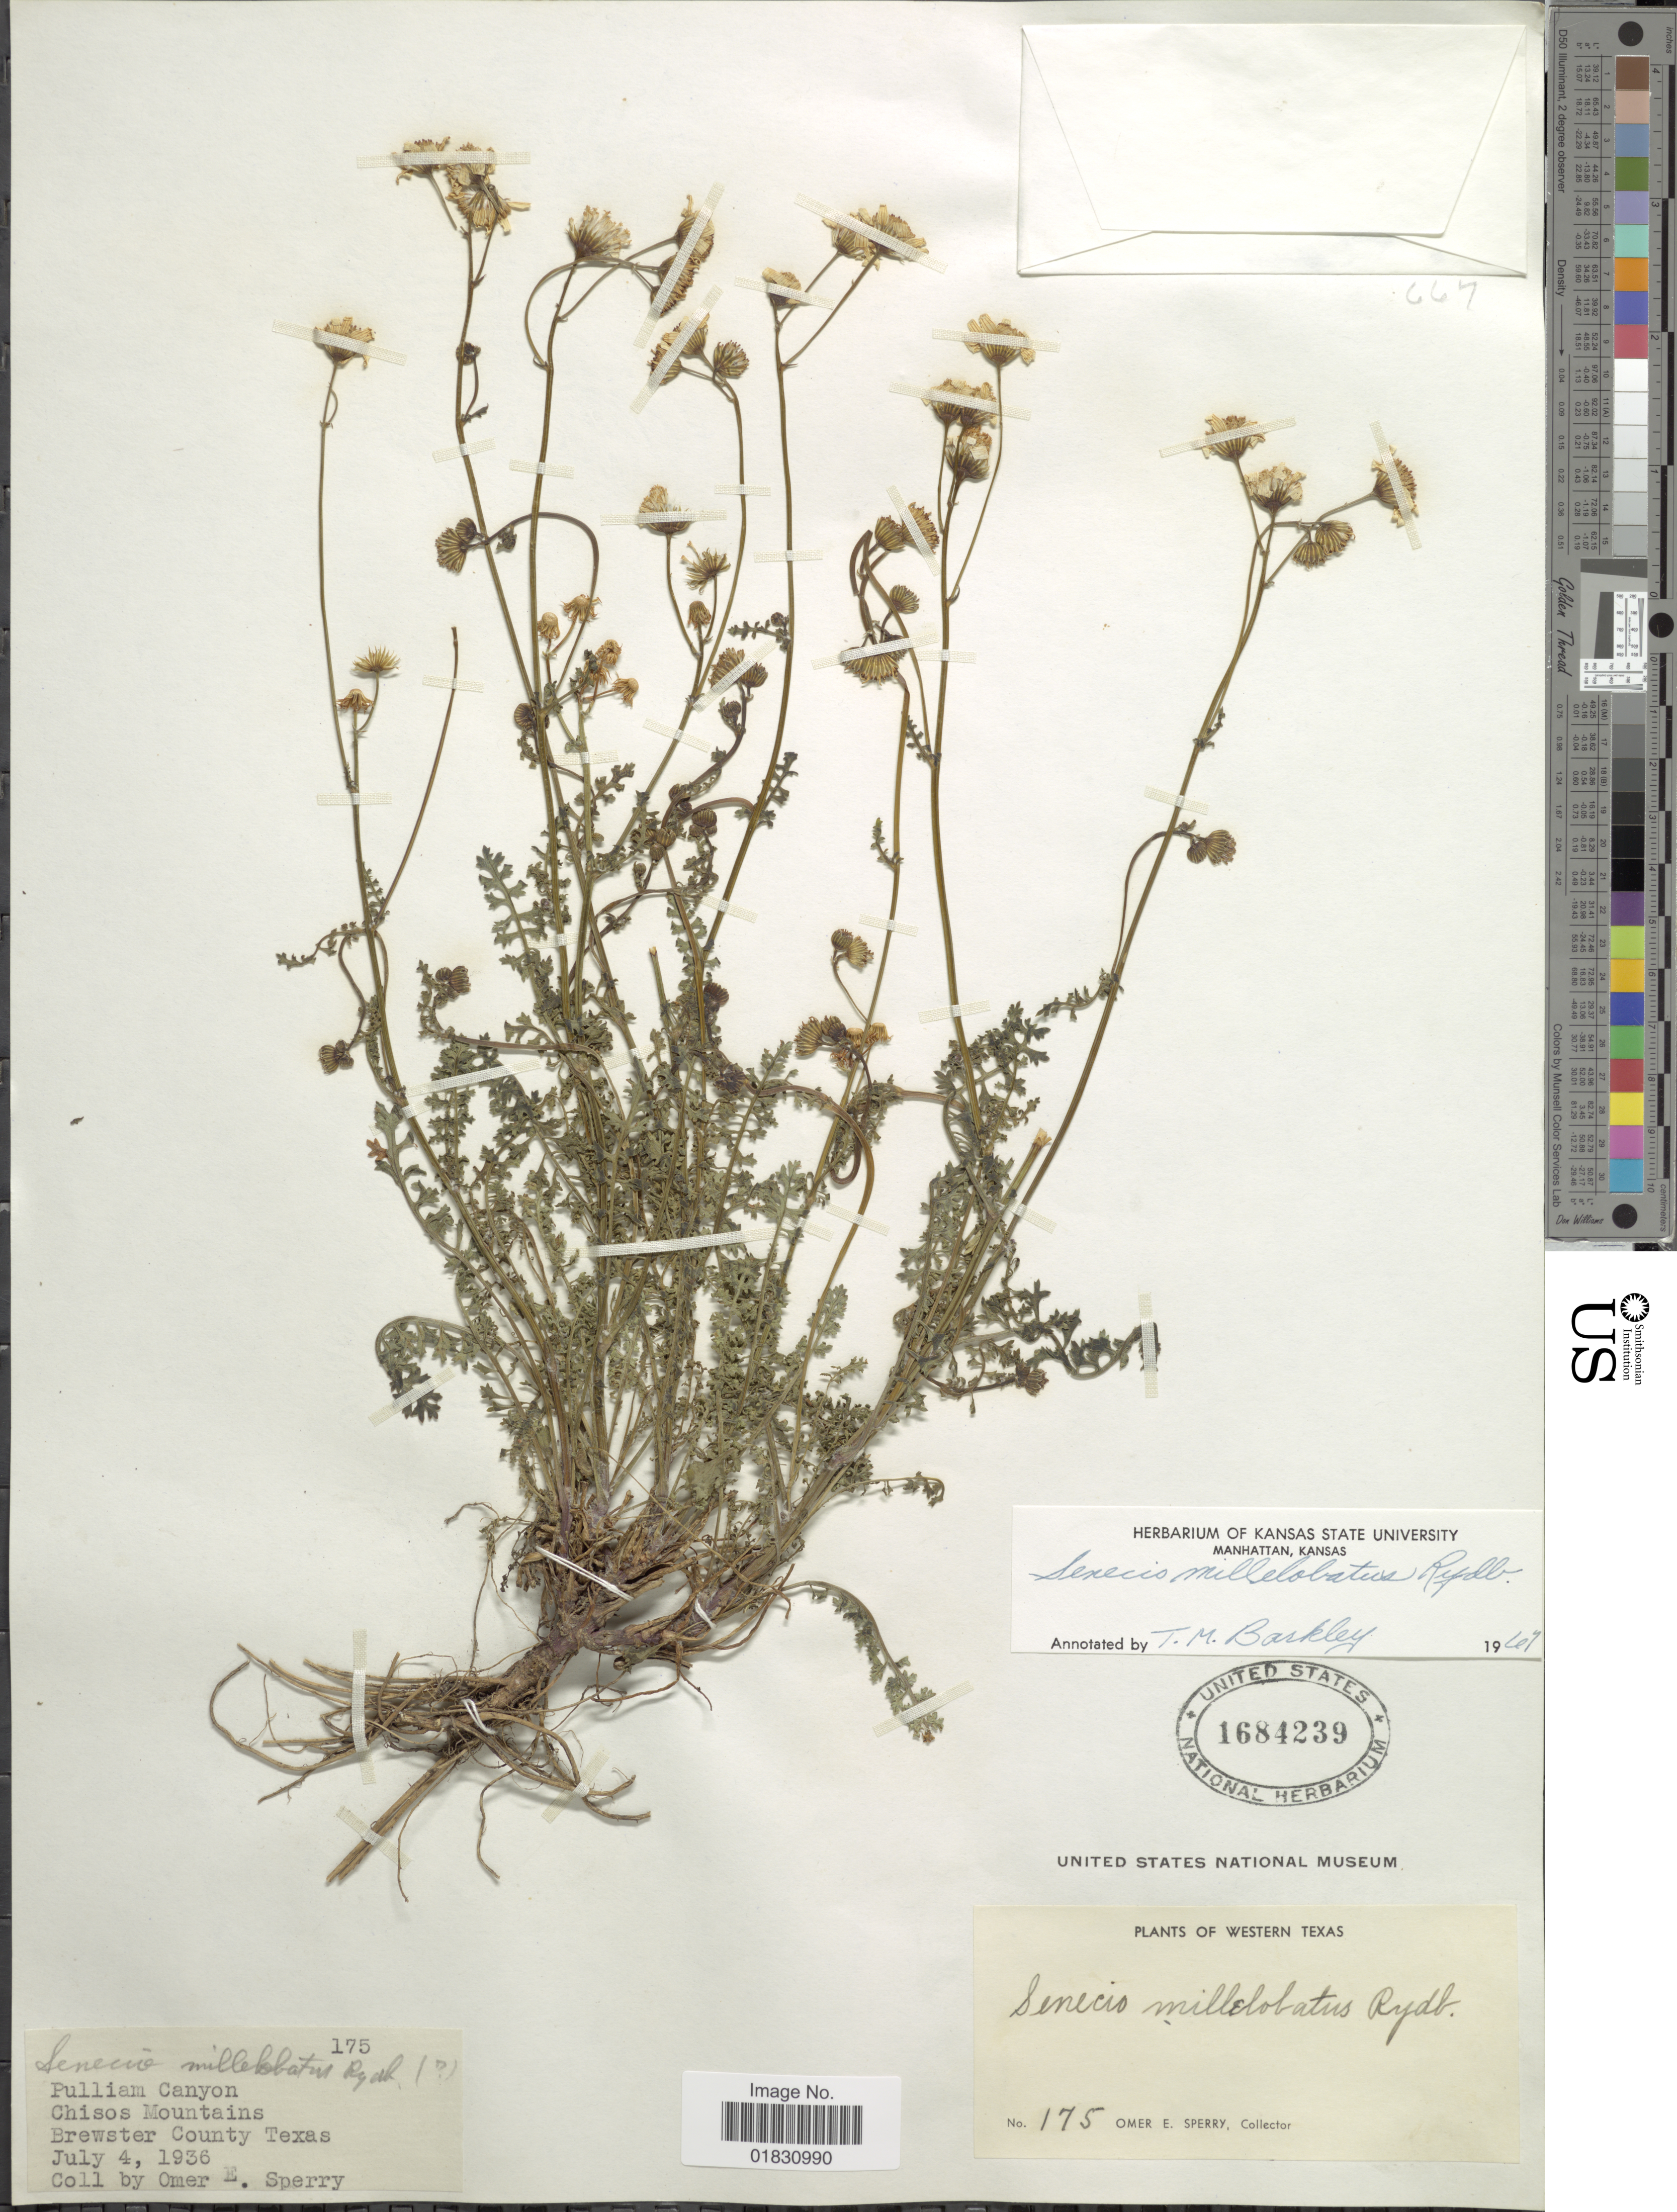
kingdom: Plantae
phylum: Tracheophyta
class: Magnoliopsida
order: Asterales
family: Asteraceae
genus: Packera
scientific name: Packera millelobata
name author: (Rydb.) W.A. Weber & Á. Löve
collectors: O. E. Sperry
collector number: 175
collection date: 1936-07-04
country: United States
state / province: Texas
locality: Western Texas, Pulliam Canyon, Chisos Mountains, Brewster County, Texas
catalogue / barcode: US 1684239